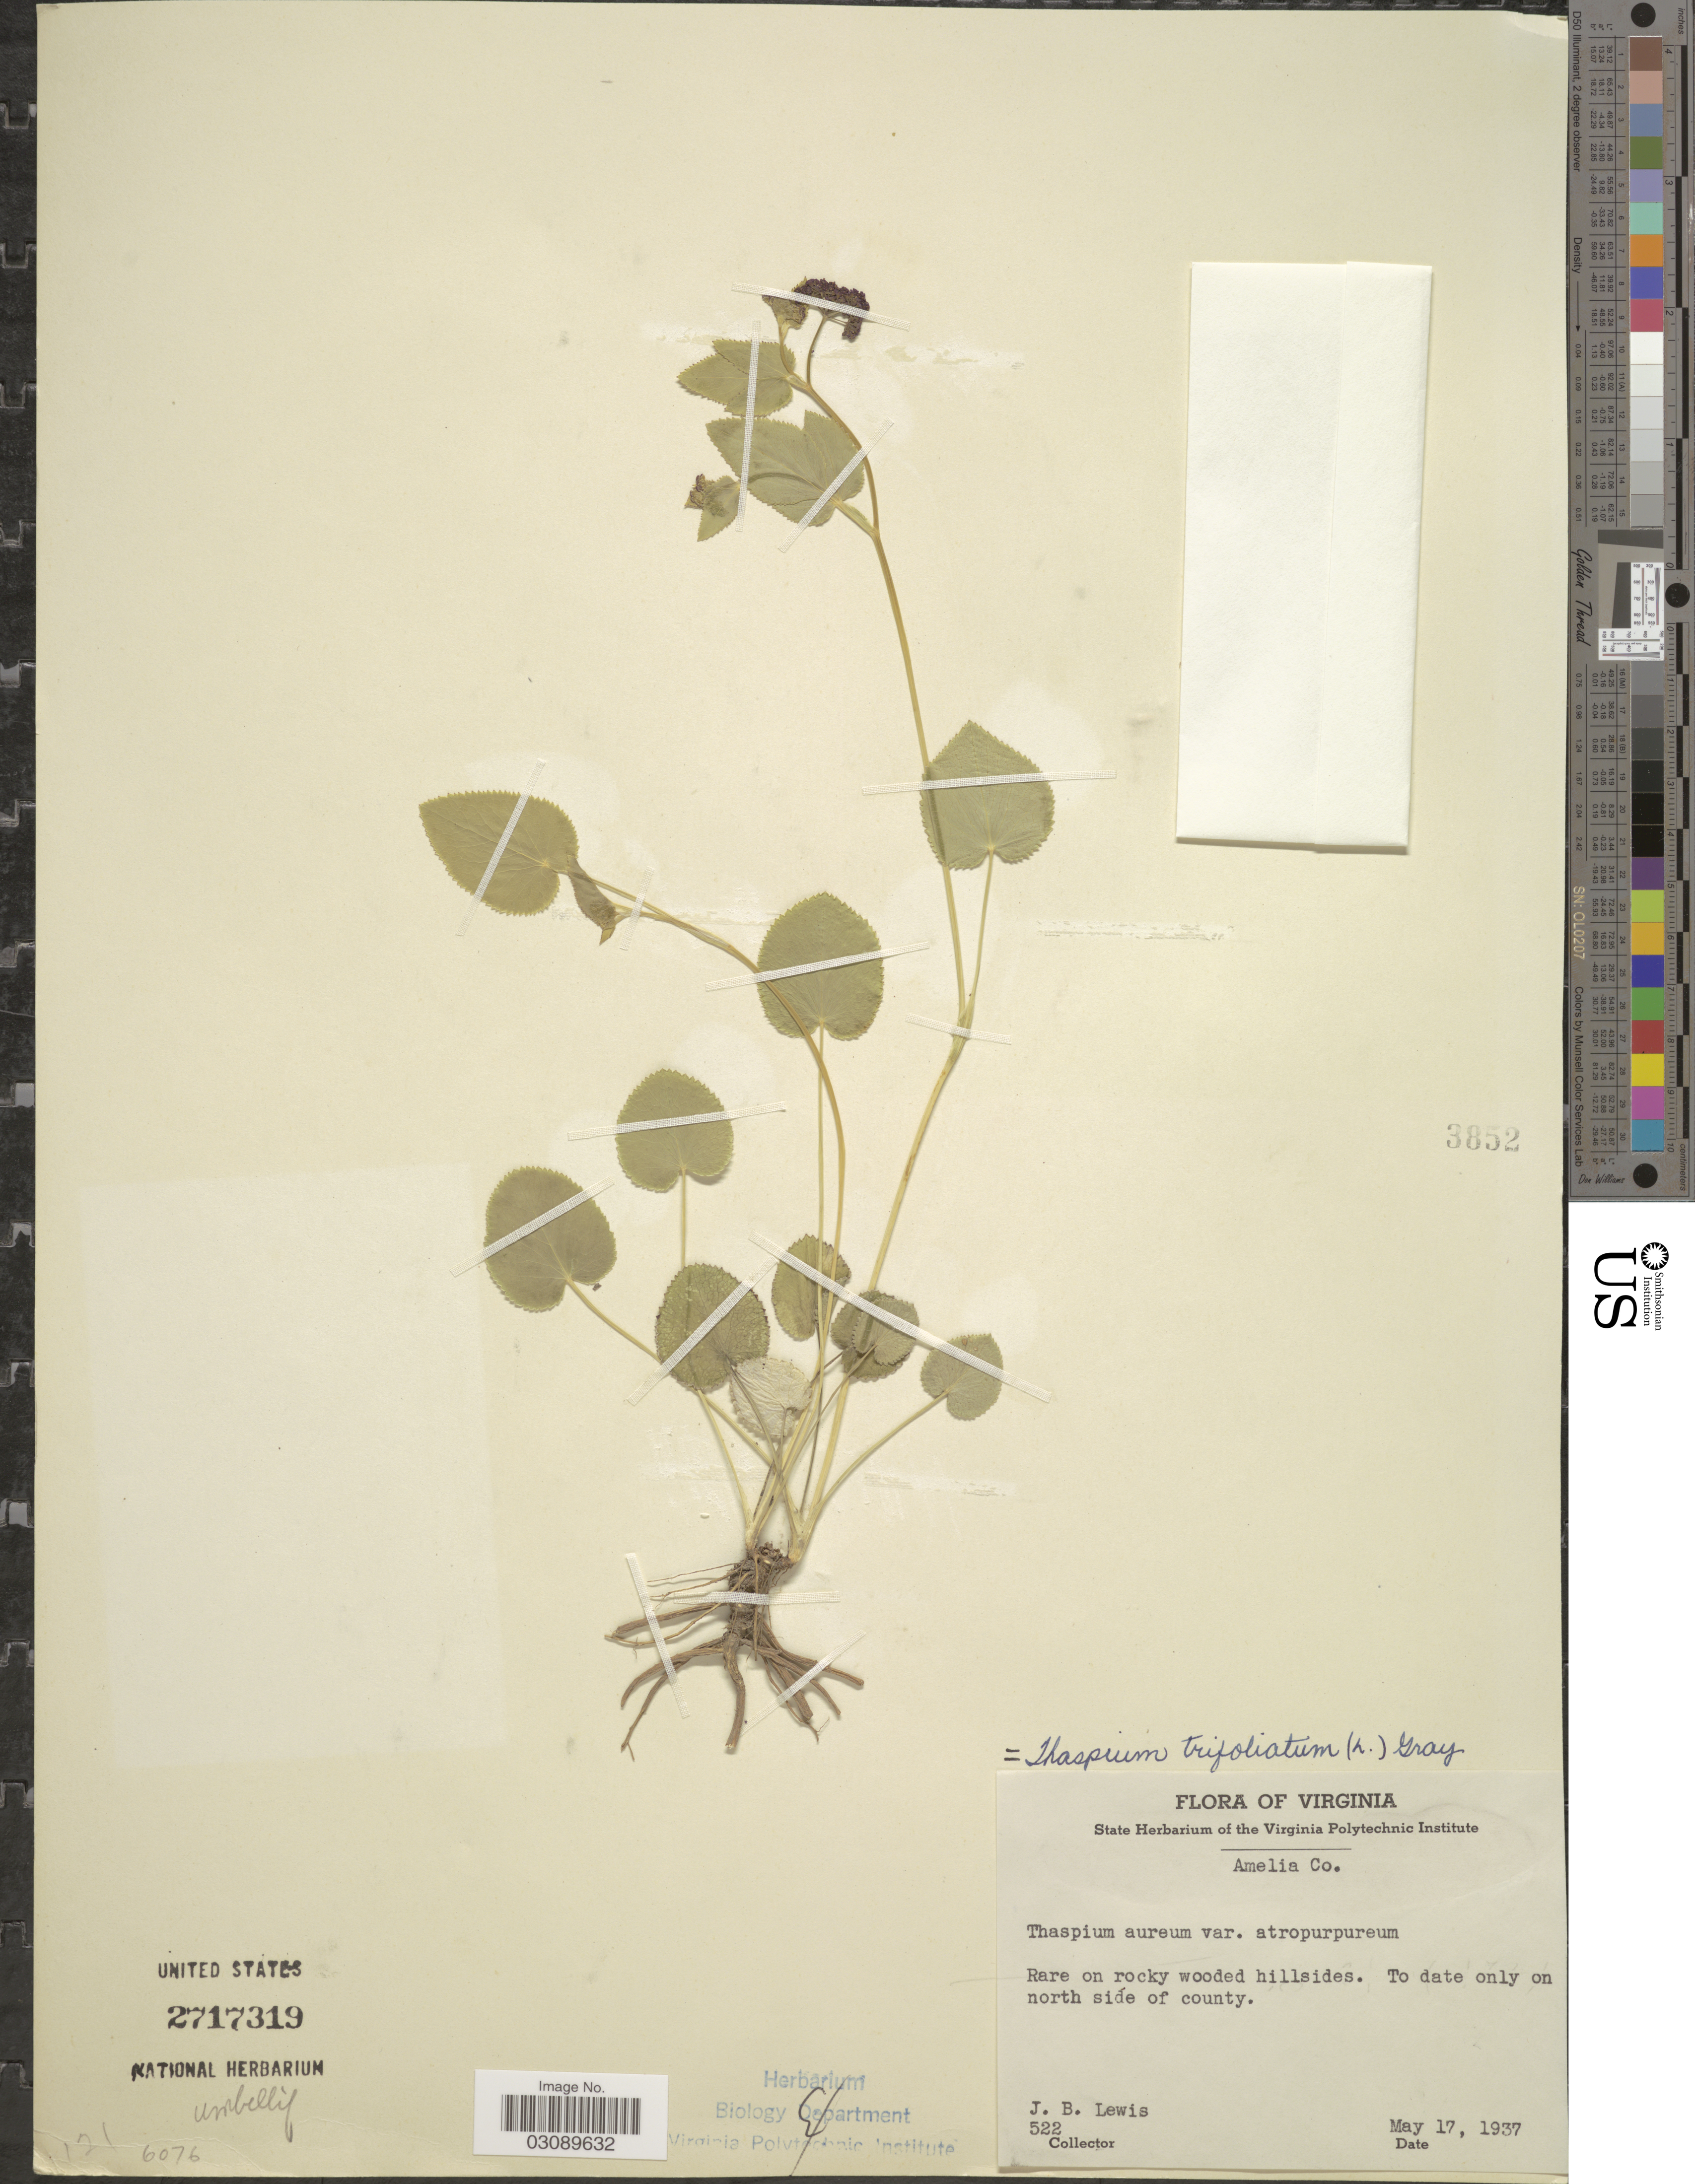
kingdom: Plantae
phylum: Tracheophyta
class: Magnoliopsida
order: Apiales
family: Apiaceae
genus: Thaspium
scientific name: Thaspium trifoliatum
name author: (L.) A. Gray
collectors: J. B. Lewis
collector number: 522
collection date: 1937-05-17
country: United States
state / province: Virginia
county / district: Amelia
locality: Amelia Co. North side of county.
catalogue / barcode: US 2717319